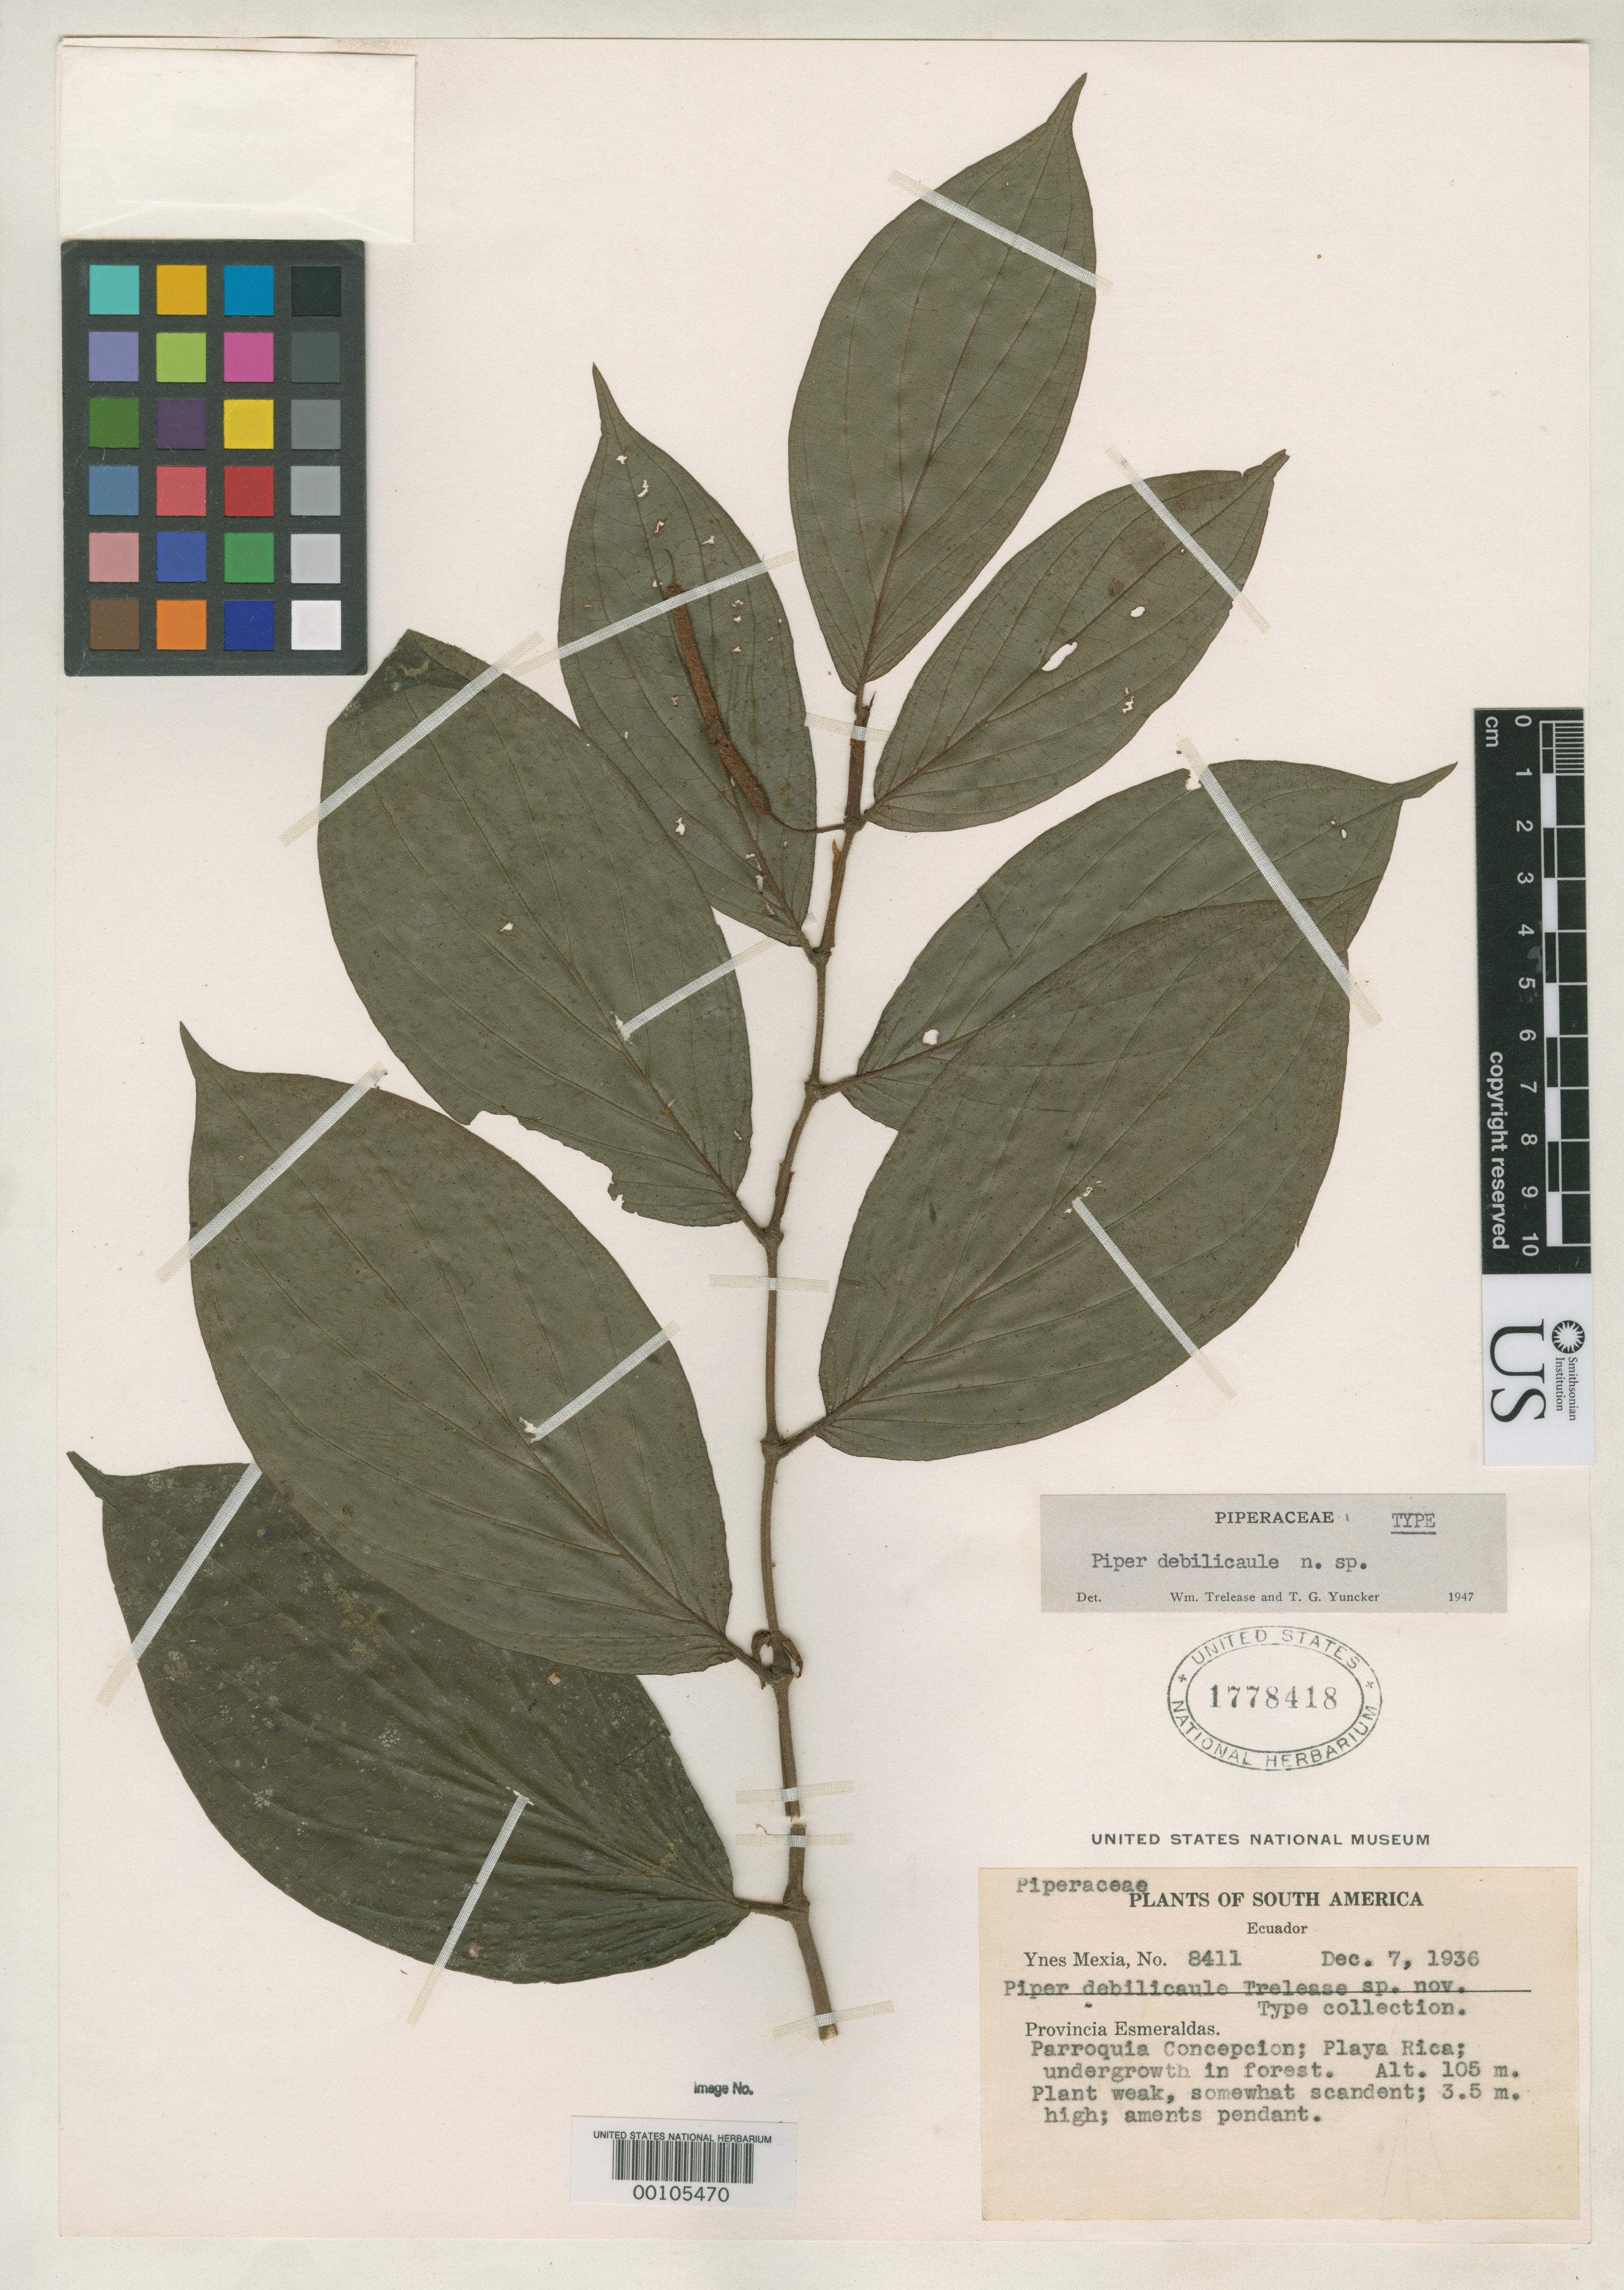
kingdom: Plantae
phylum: Tracheophyta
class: Magnoliopsida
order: Piperales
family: Piperaceae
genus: Piper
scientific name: Piper debilicaule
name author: Trel. & Yunck.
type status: Holotype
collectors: Y. Mexia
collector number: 8411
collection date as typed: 07 Dec 1936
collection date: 1936-12-07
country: Ecuador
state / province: Esmeraldas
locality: Parroquia Concepcion, Playa Rica.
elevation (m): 105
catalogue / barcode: US 1778418